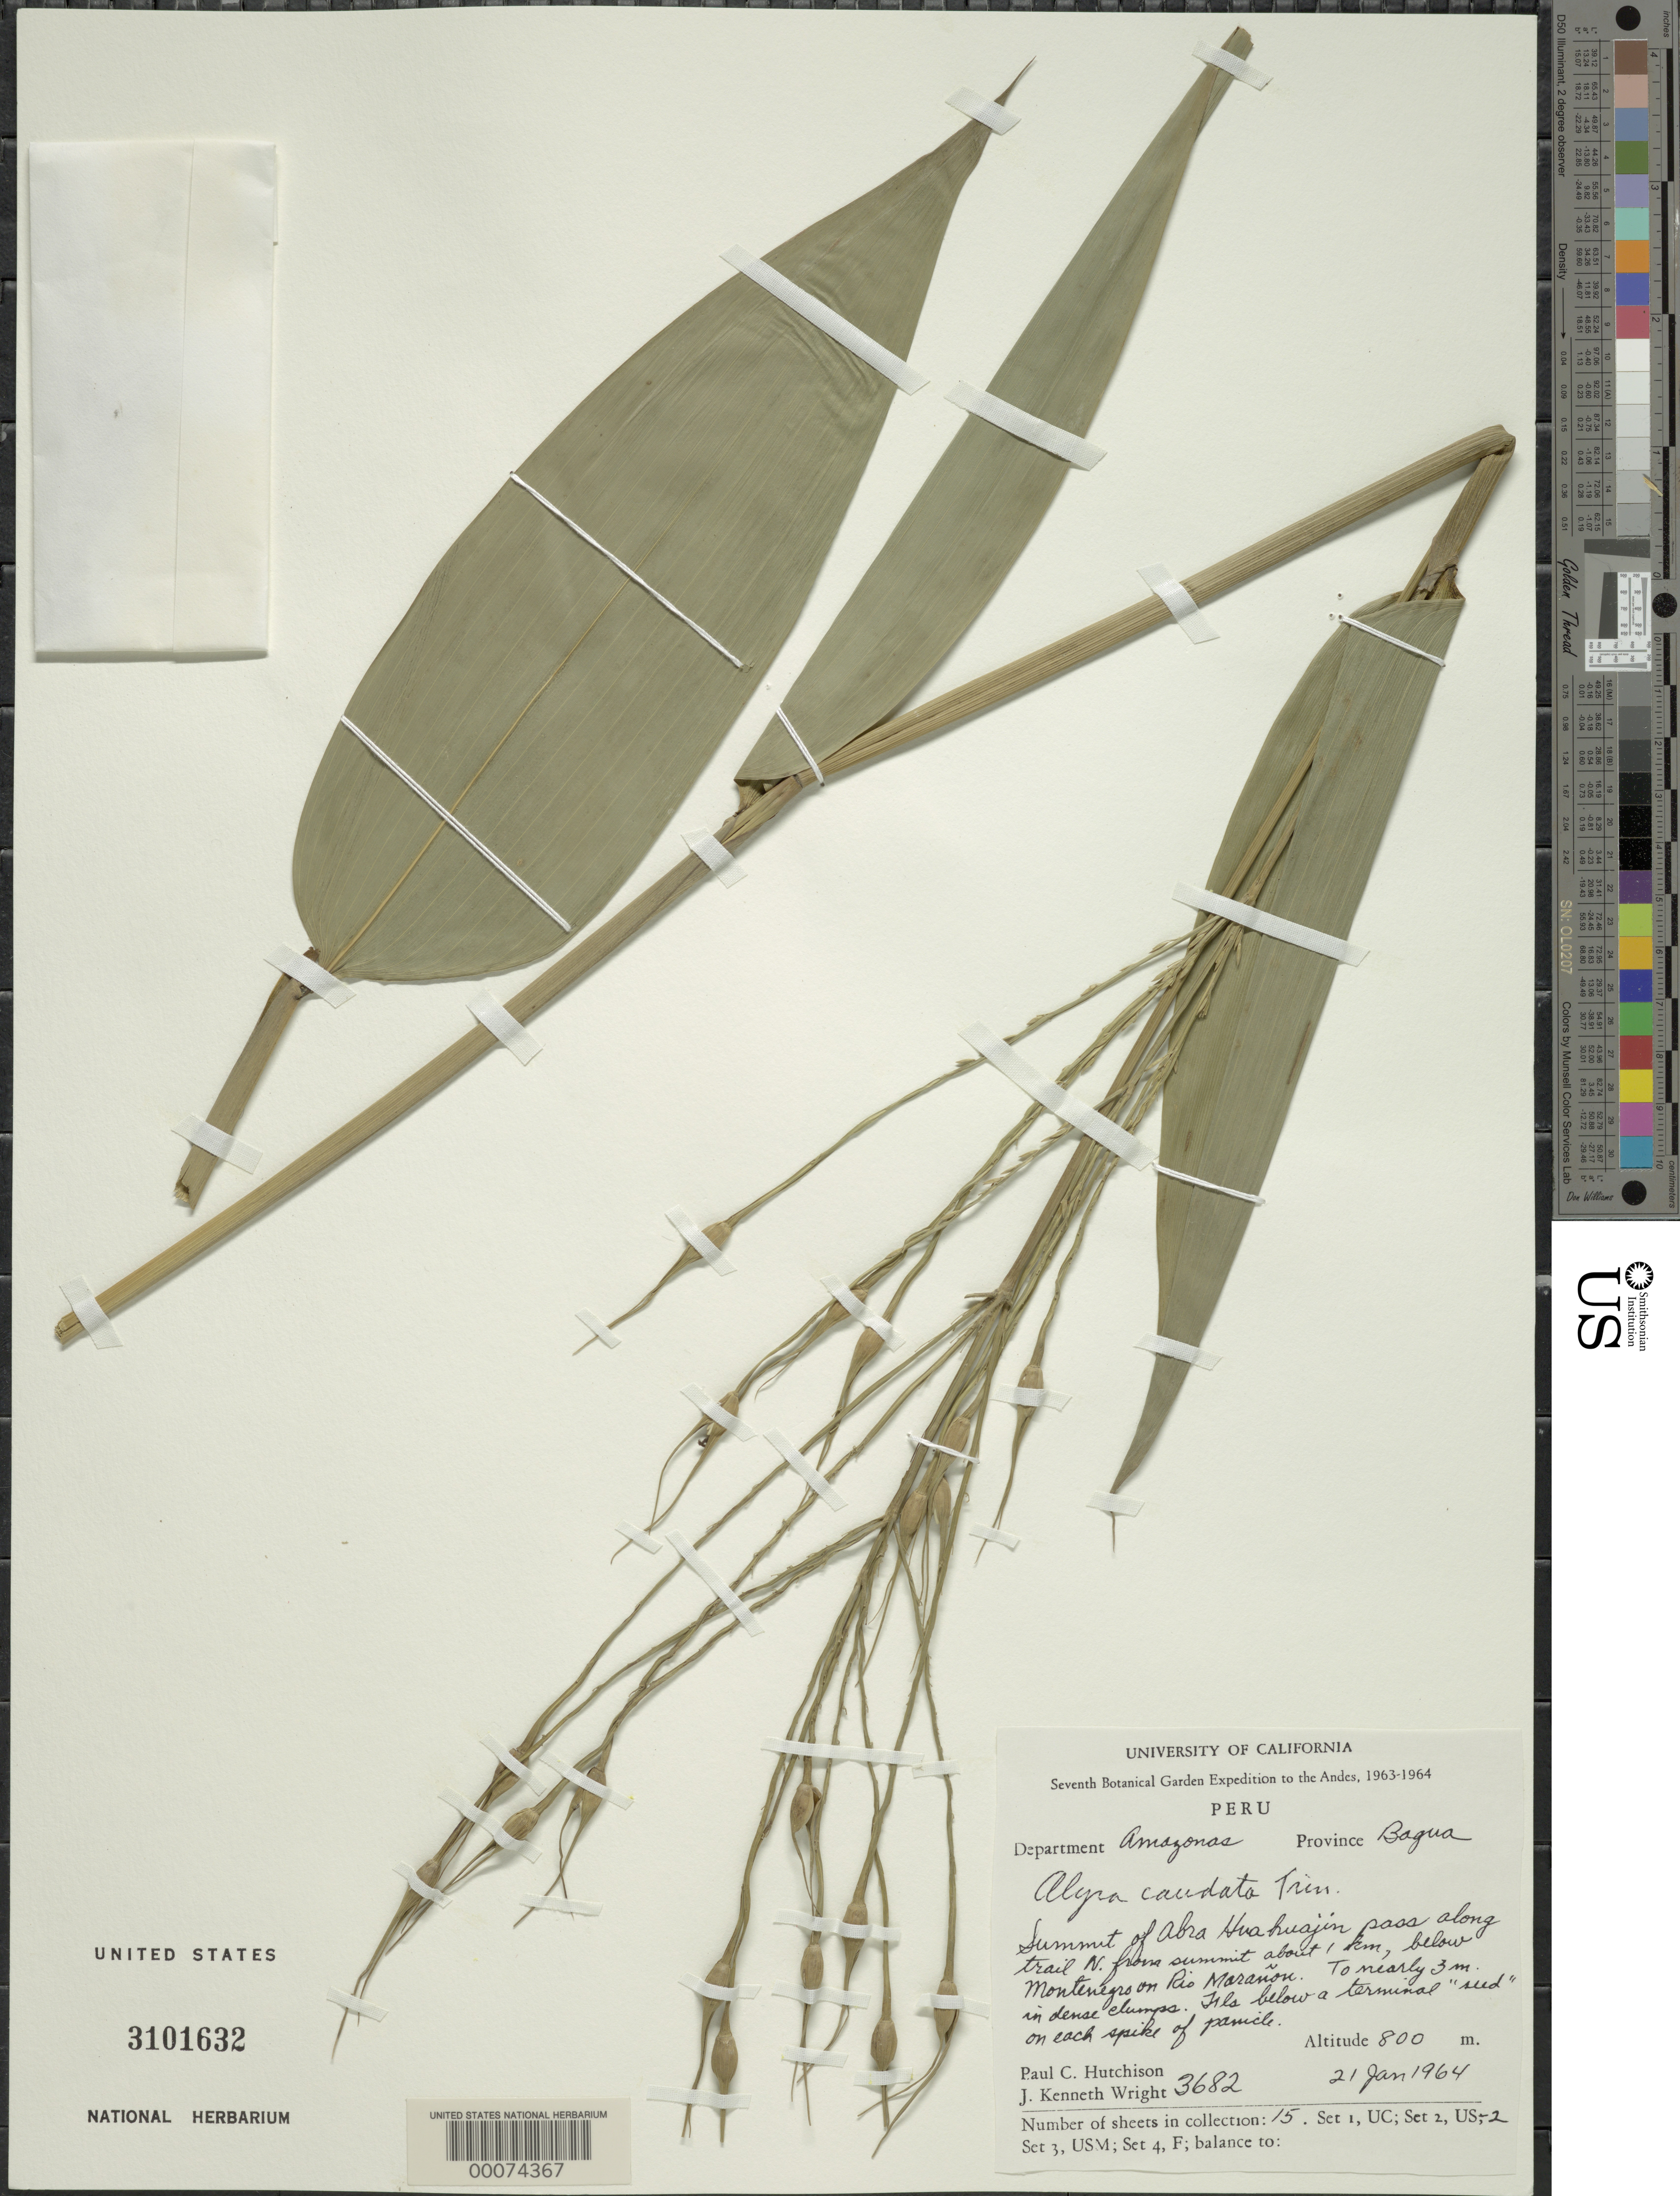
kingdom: Plantae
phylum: Tracheophyta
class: Liliopsida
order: Poales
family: Poaceae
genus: Olyra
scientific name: Olyra caudata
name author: Trin.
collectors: P. C. Hutchison & J. K. Wright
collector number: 3682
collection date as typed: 21 Jan 1964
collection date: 1964-01-21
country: Peru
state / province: Amazonas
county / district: Bagua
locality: summit of Abra Huahuajin Pass along trail N from summit, ca. 1 km below Monrtrenegro [?] in Río Maranon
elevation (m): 800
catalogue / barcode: US 3101632